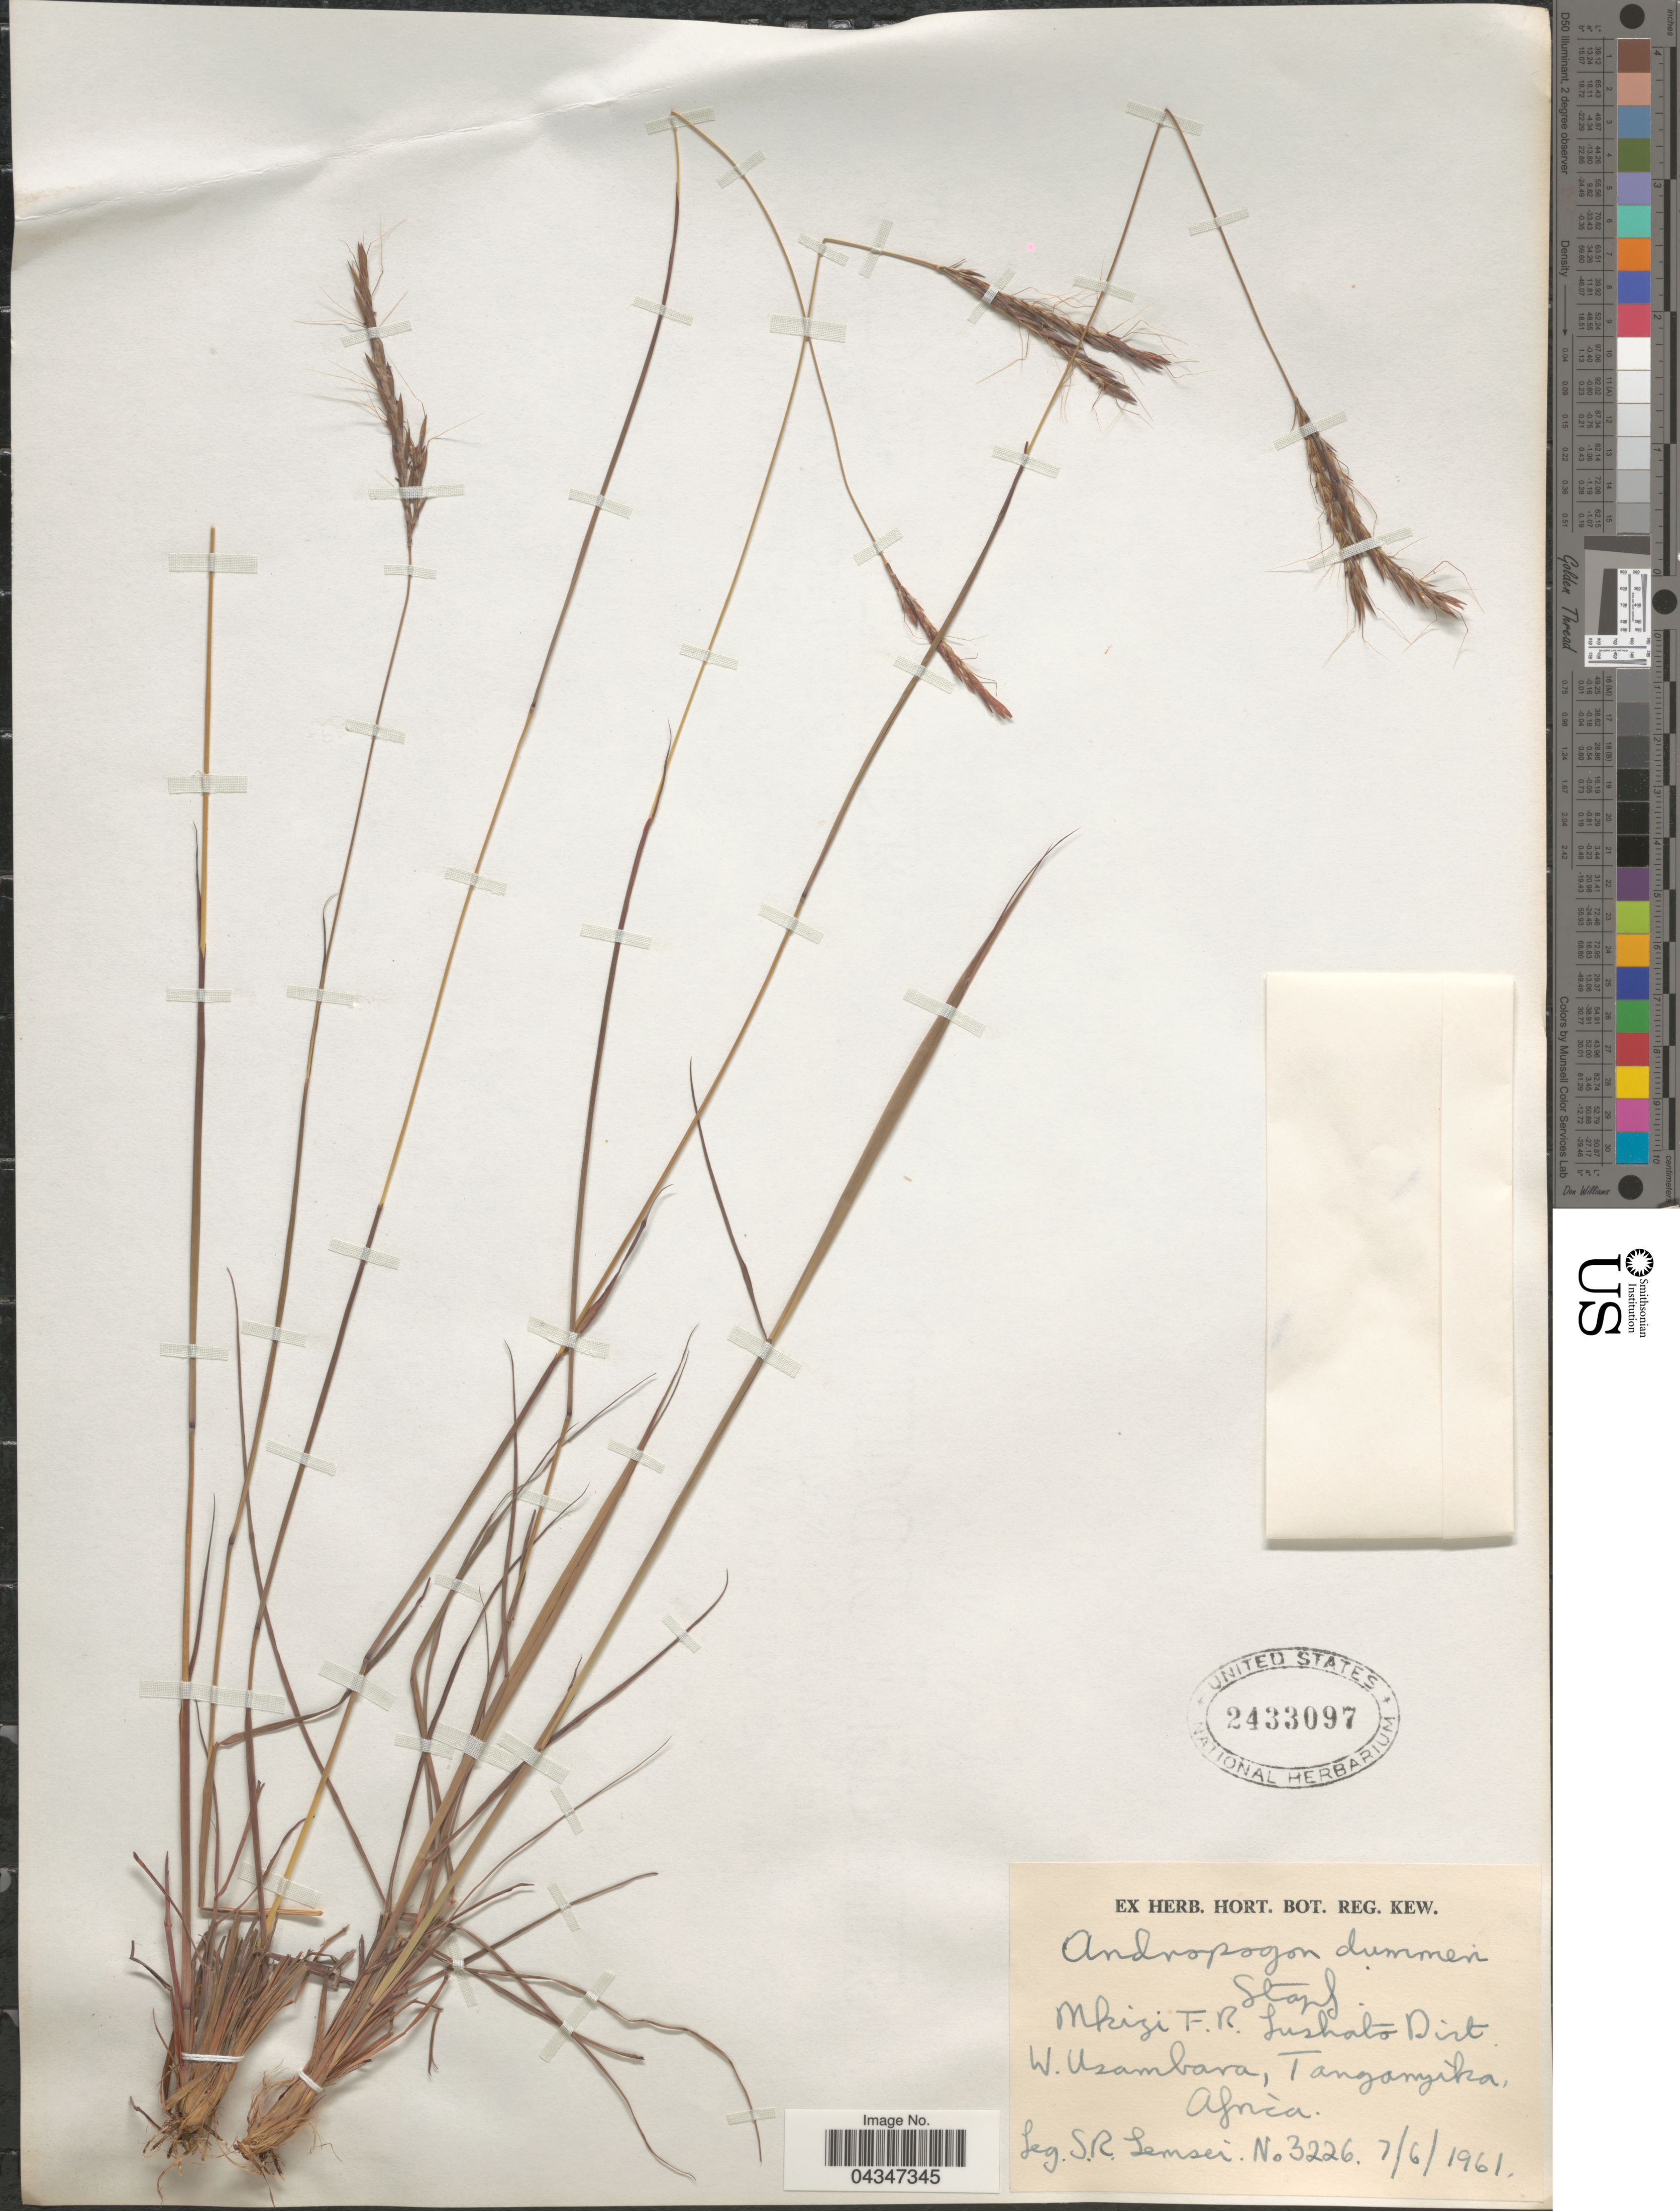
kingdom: Plantae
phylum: Tracheophyta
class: Liliopsida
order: Poales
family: Poaceae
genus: Andropogon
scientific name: Andropogon schirensis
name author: Hochst. ex A. Rich.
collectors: S. Semsei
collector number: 3226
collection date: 1961-06-07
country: Tanzania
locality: Mkizi F.R. Sushato Dist. W. Usambara, Tanganyika.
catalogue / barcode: US 2433097